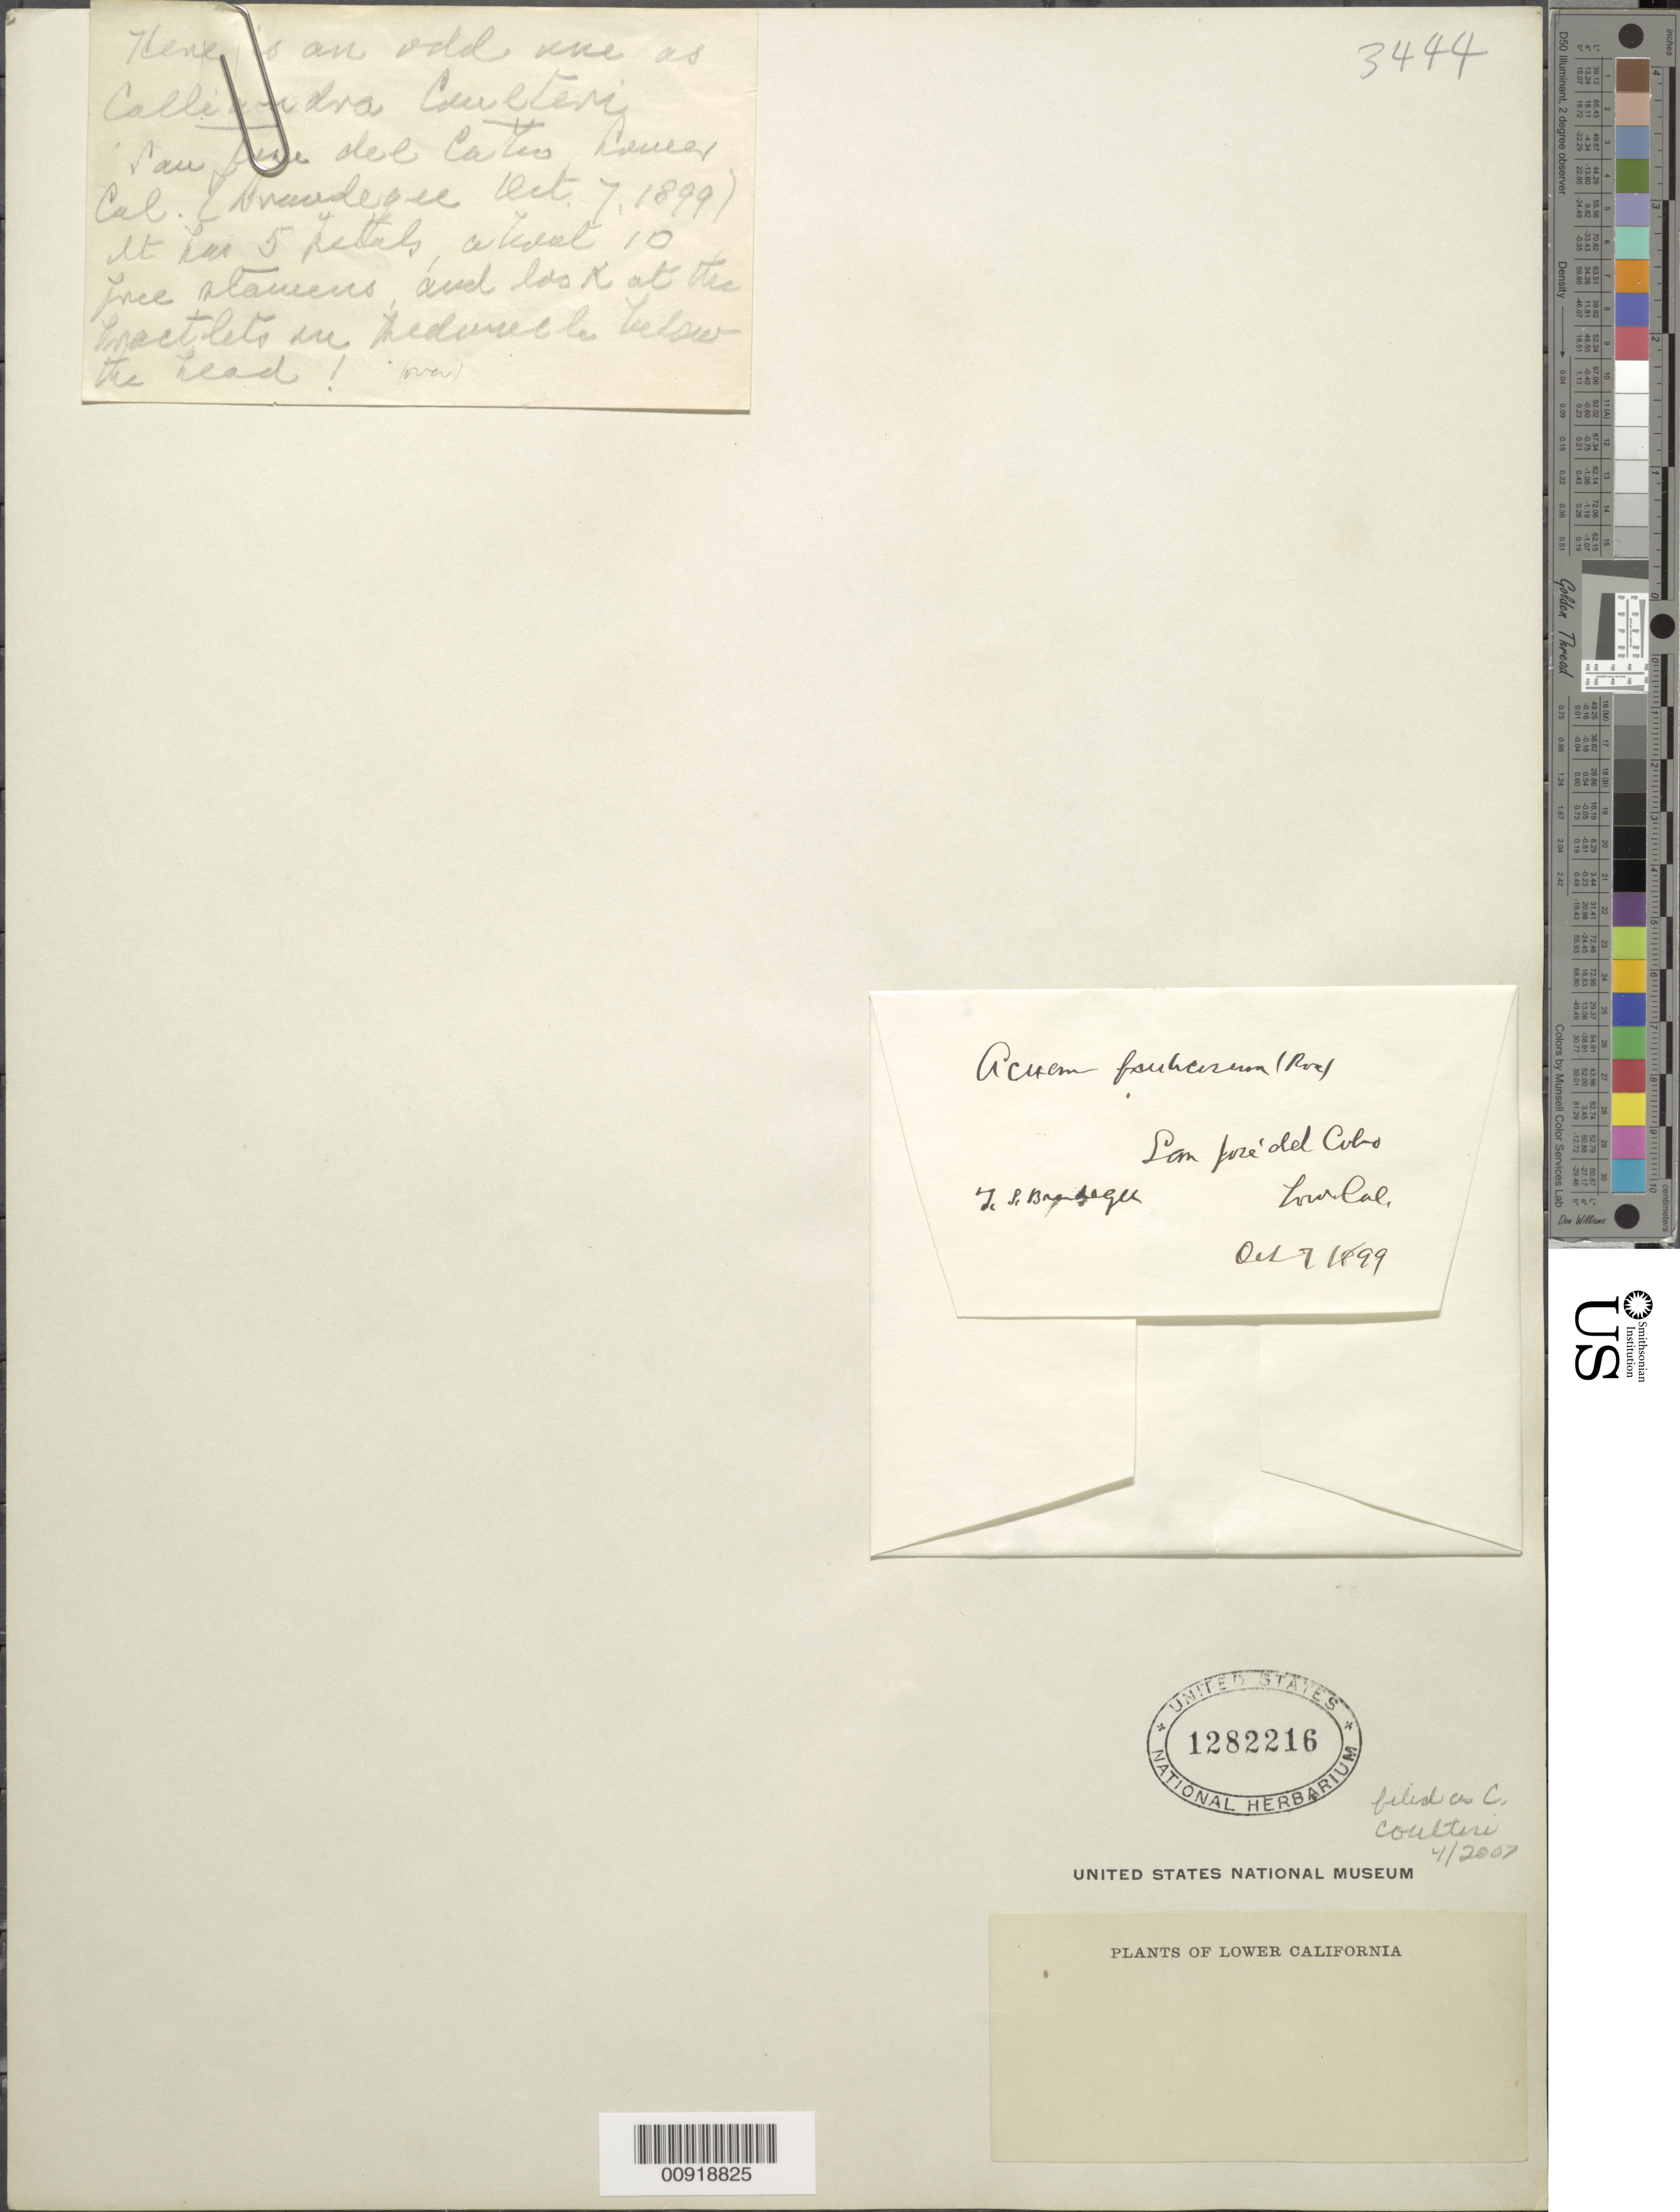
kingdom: Plantae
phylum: Tracheophyta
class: Magnoliopsida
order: Fabales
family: Fabaceae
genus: Calliandra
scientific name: Calliandra coulteri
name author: S. Watson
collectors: T. S. Brandegee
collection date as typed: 07 Oct 1899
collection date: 1899-10-07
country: Mexico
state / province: Baja California Sur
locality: San José del Cabo, Lower California.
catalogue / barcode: US 1282216